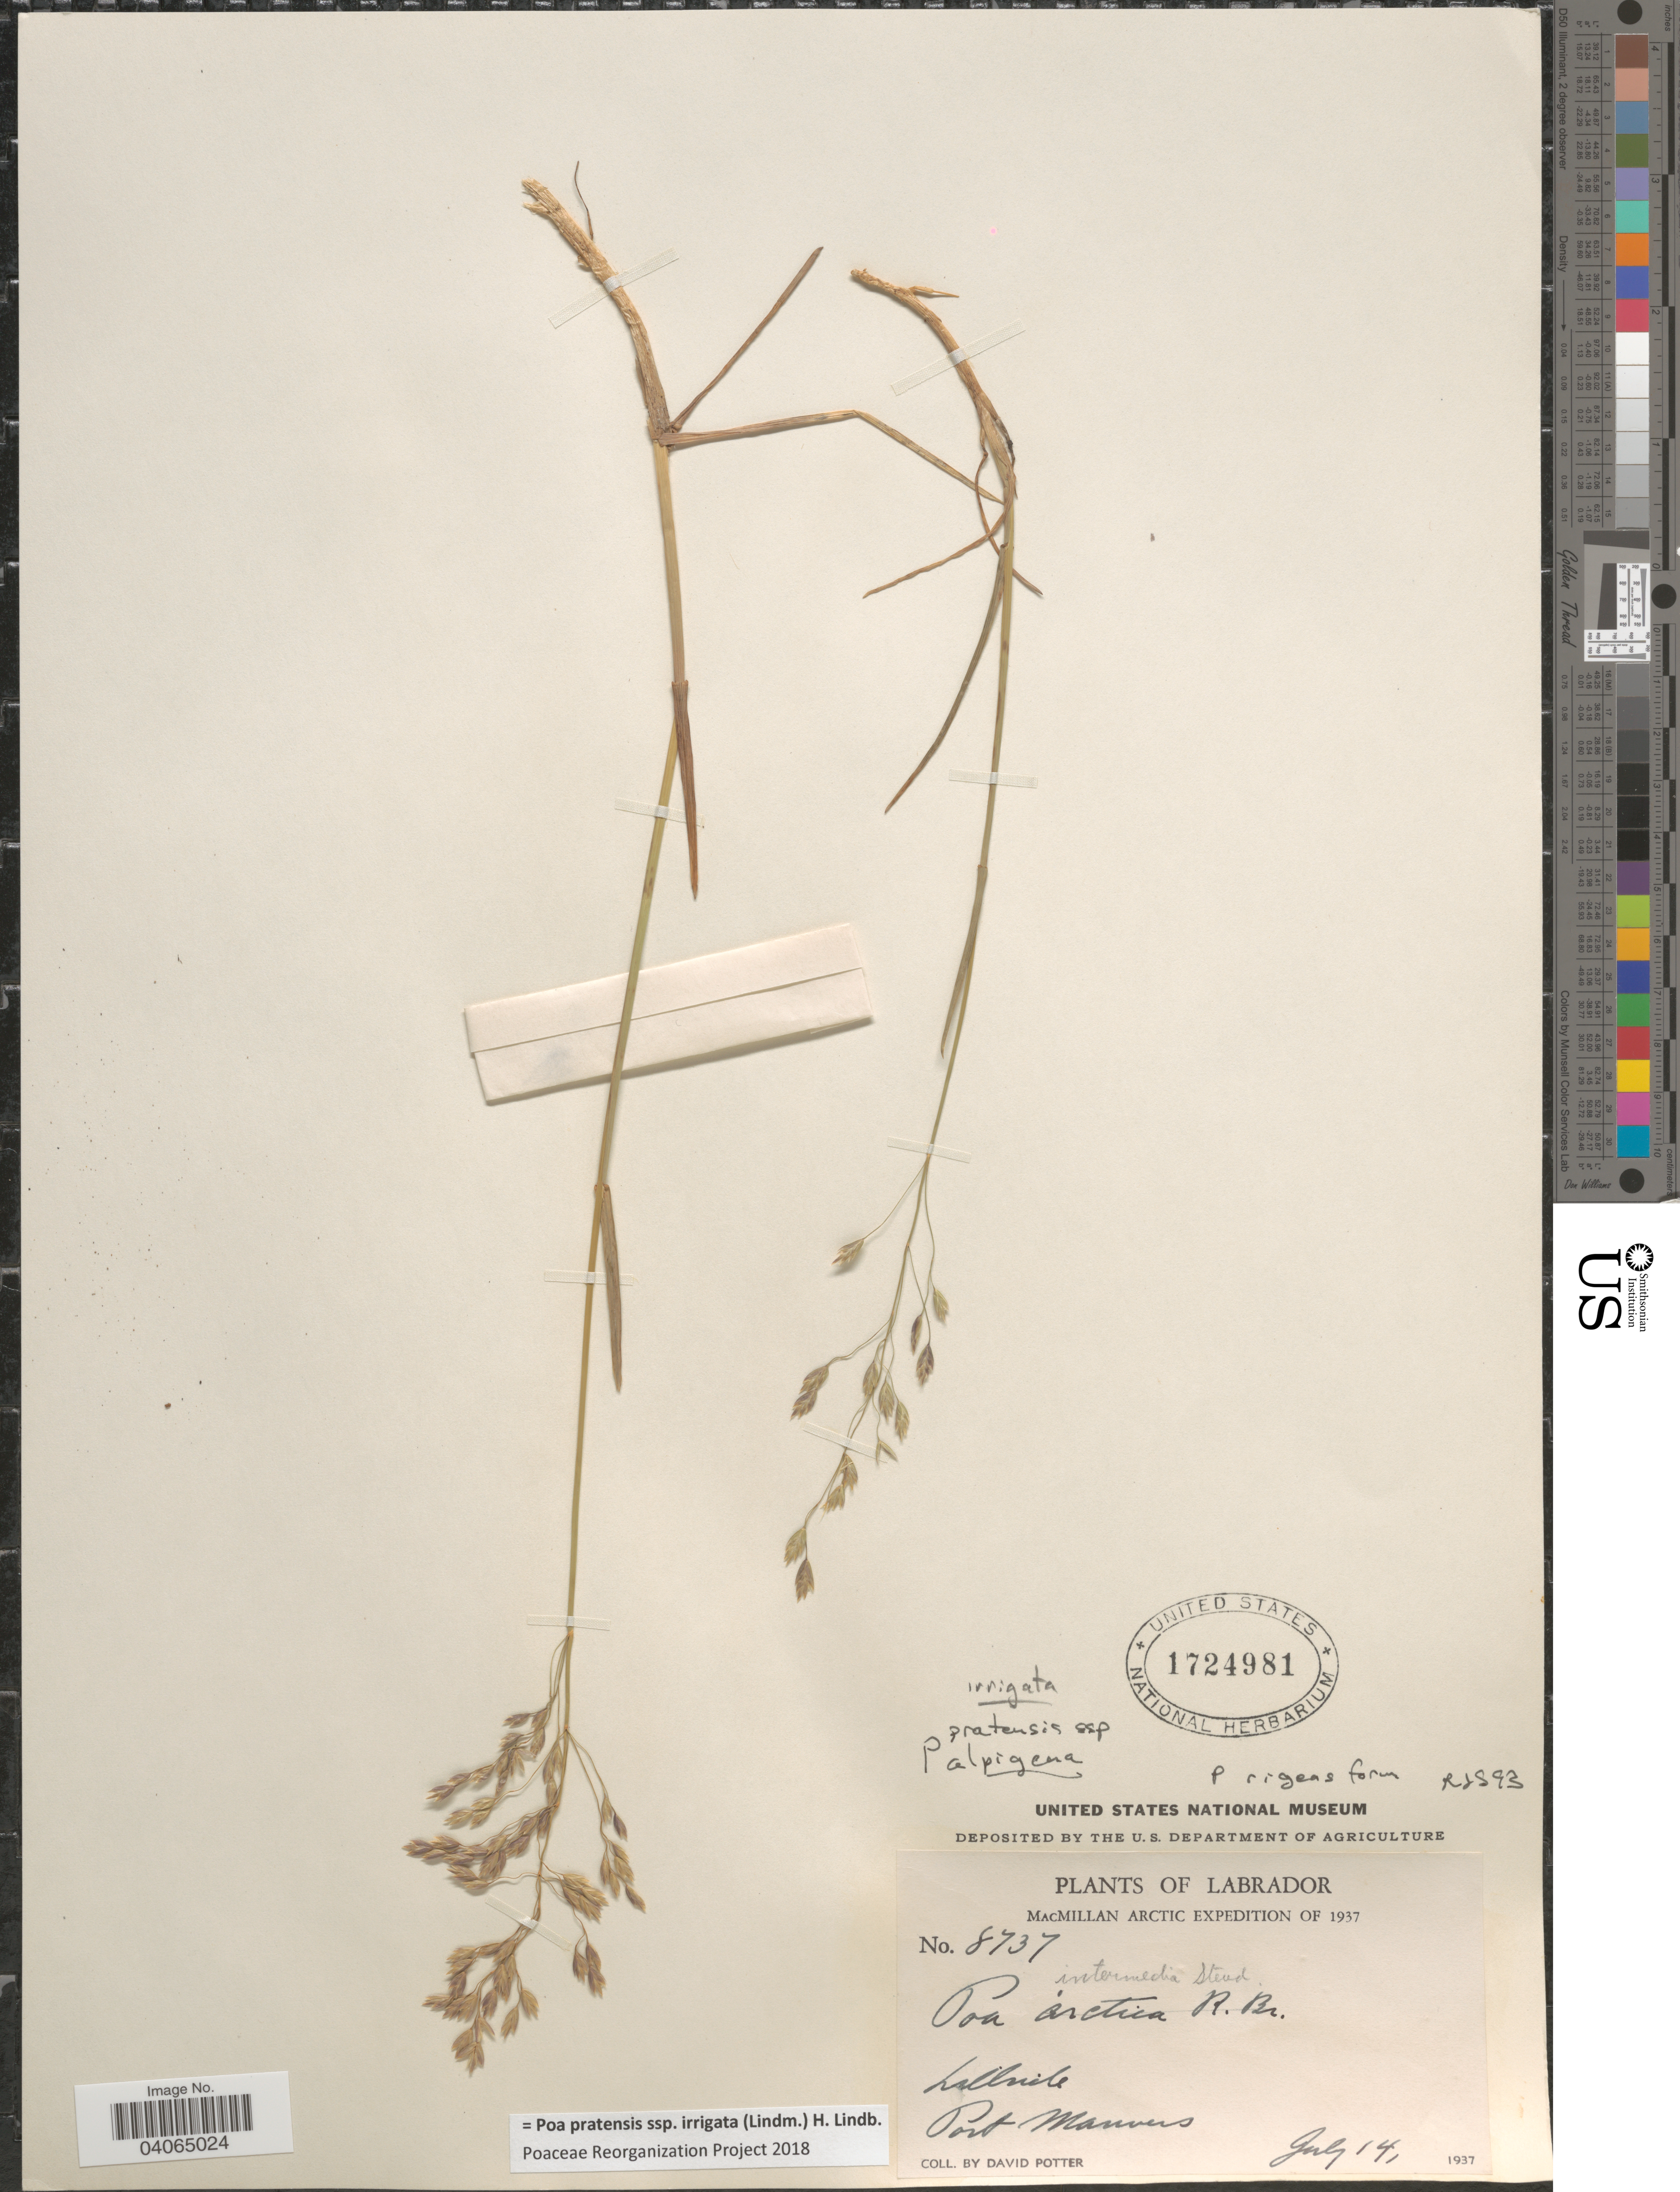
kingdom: Plantae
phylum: Tracheophyta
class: Liliopsida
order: Poales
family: Poaceae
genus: Poa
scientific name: Poa pratensis subsp. irrigata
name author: (Lindm.) H. Lindb.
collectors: D. Potter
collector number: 8737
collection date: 1937-07-14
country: Canada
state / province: Newfoundland and Labrador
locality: Labrador. MacMillan Arctic Expedition of 1937. Hillside. Port Manvers.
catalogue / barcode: US 1724981